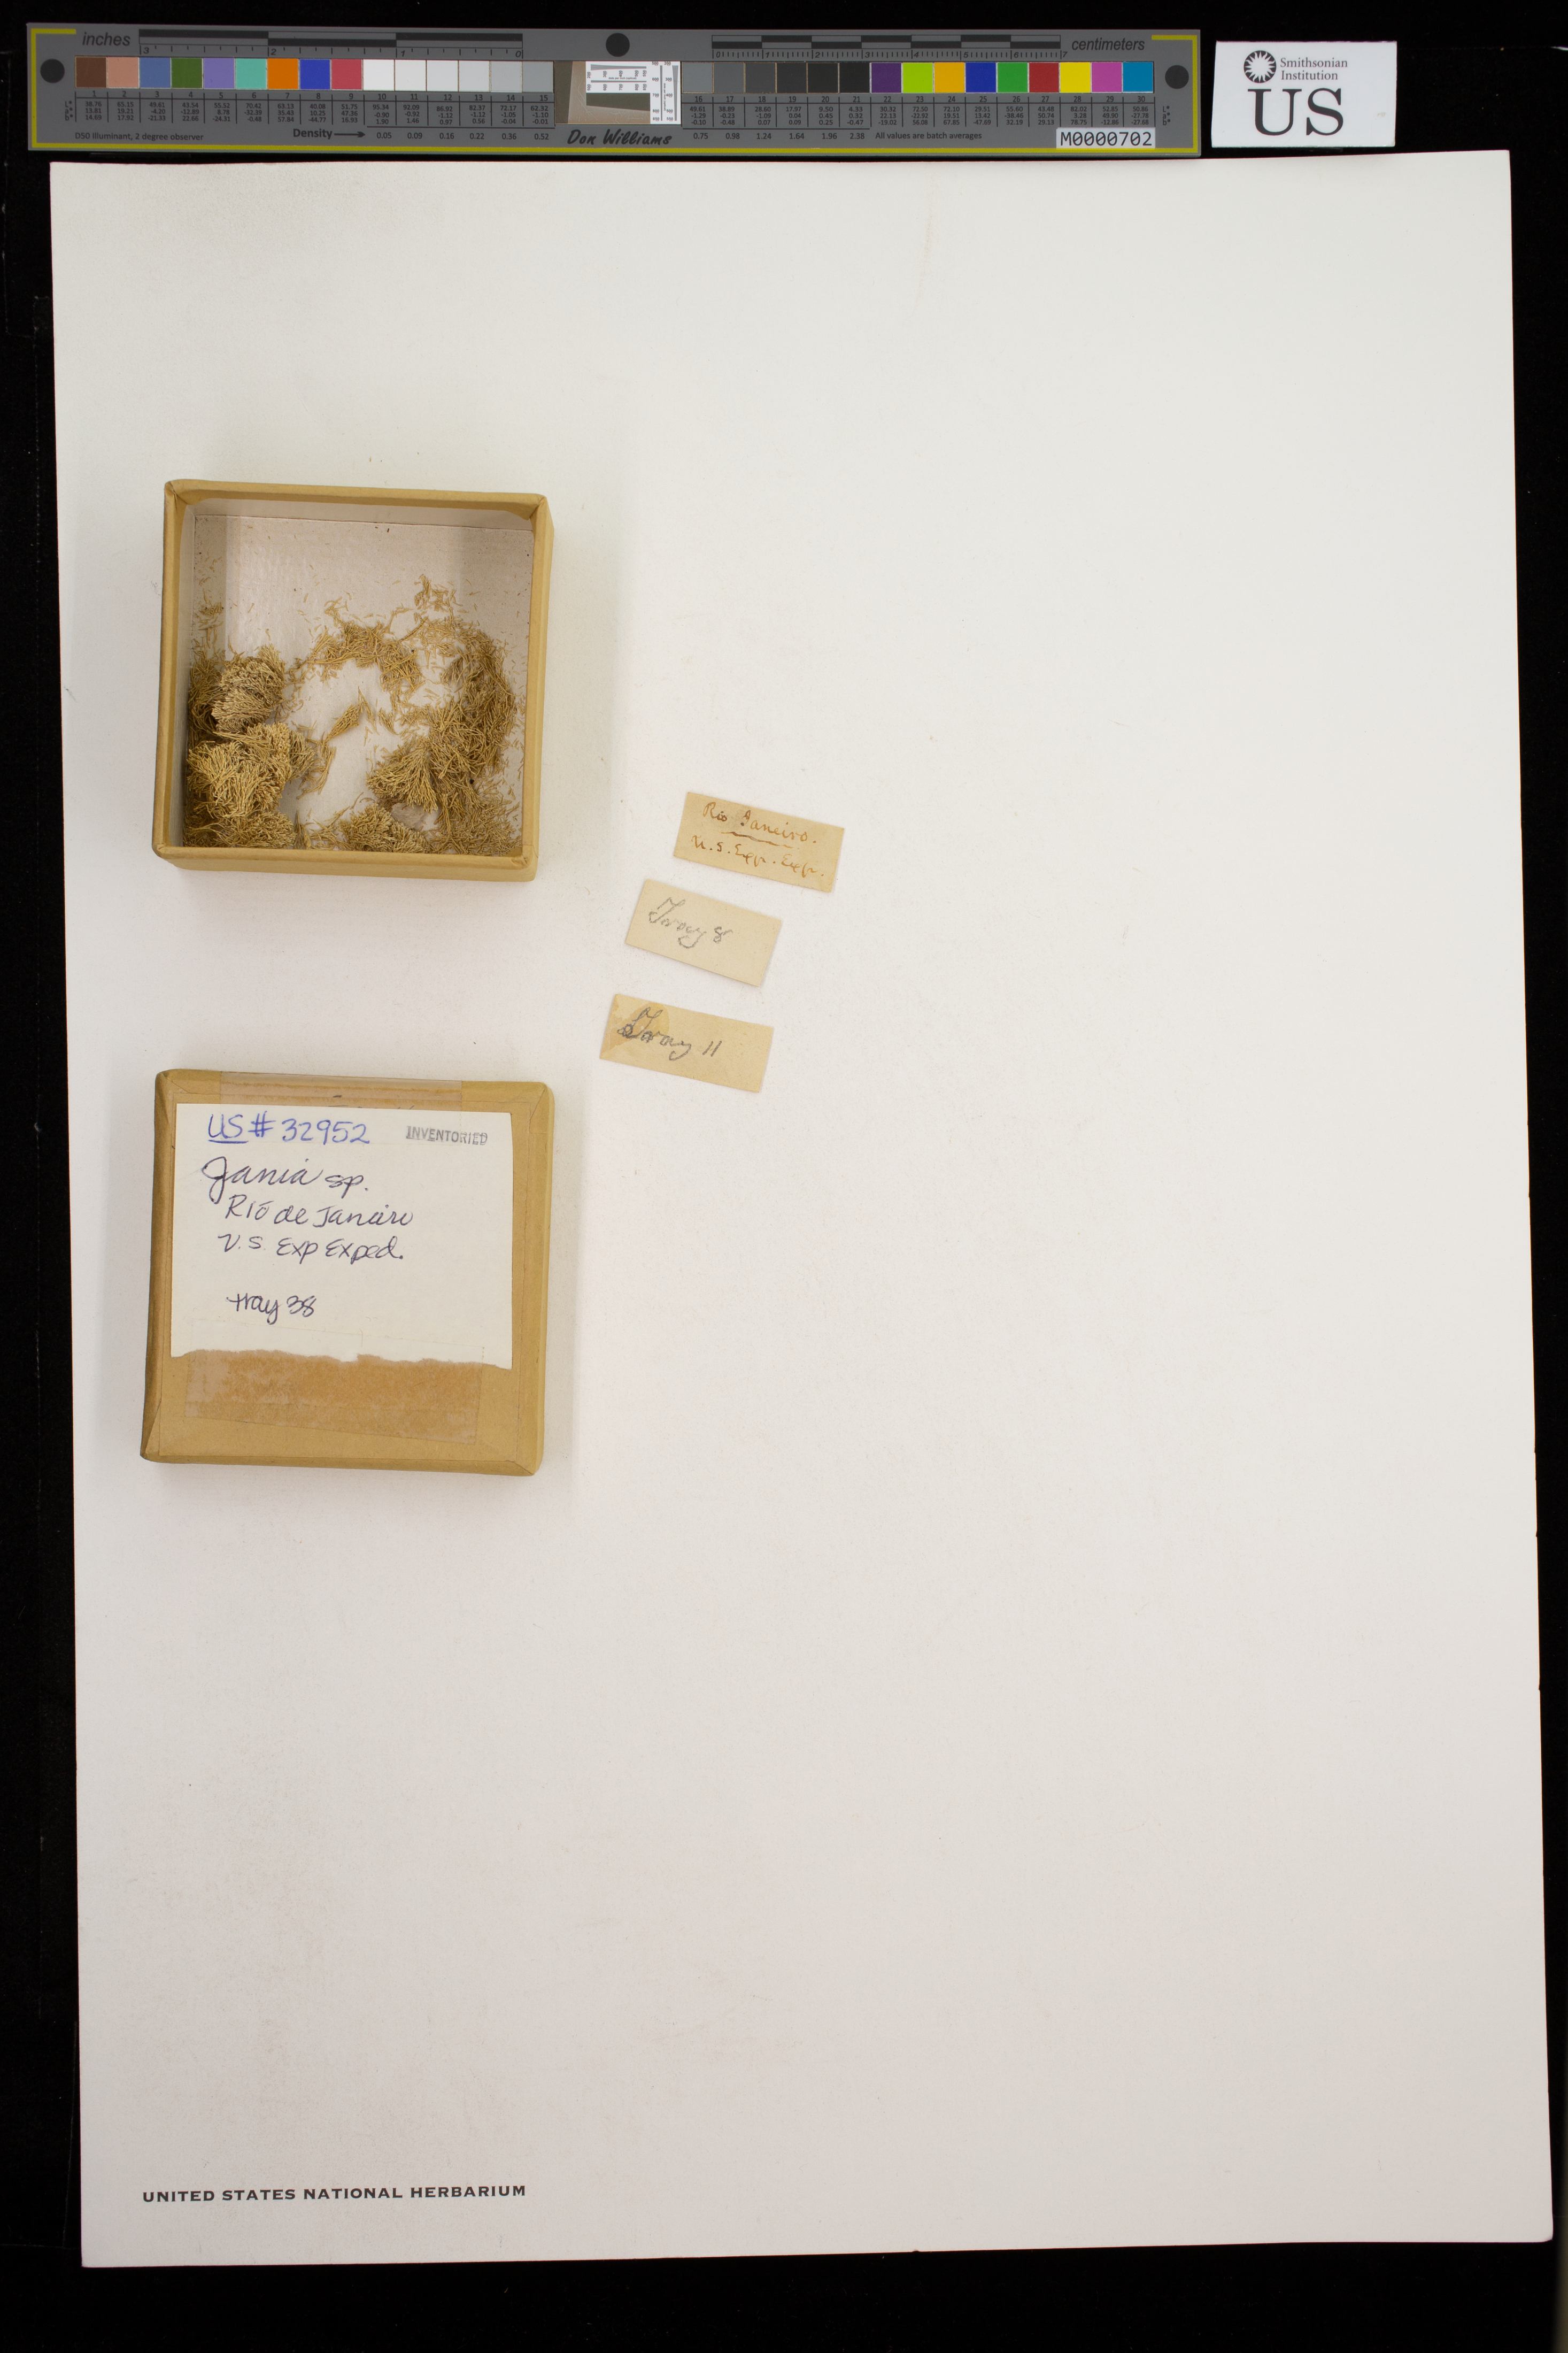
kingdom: Plantae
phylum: Rhodophyta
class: Florideophyceae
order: Corallinales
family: Corallinaceae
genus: Jania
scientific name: Jania sp.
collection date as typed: Nov 1838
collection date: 1838-11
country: Brazil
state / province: Rio de Janeiro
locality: Rio de Janeiro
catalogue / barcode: US 32952